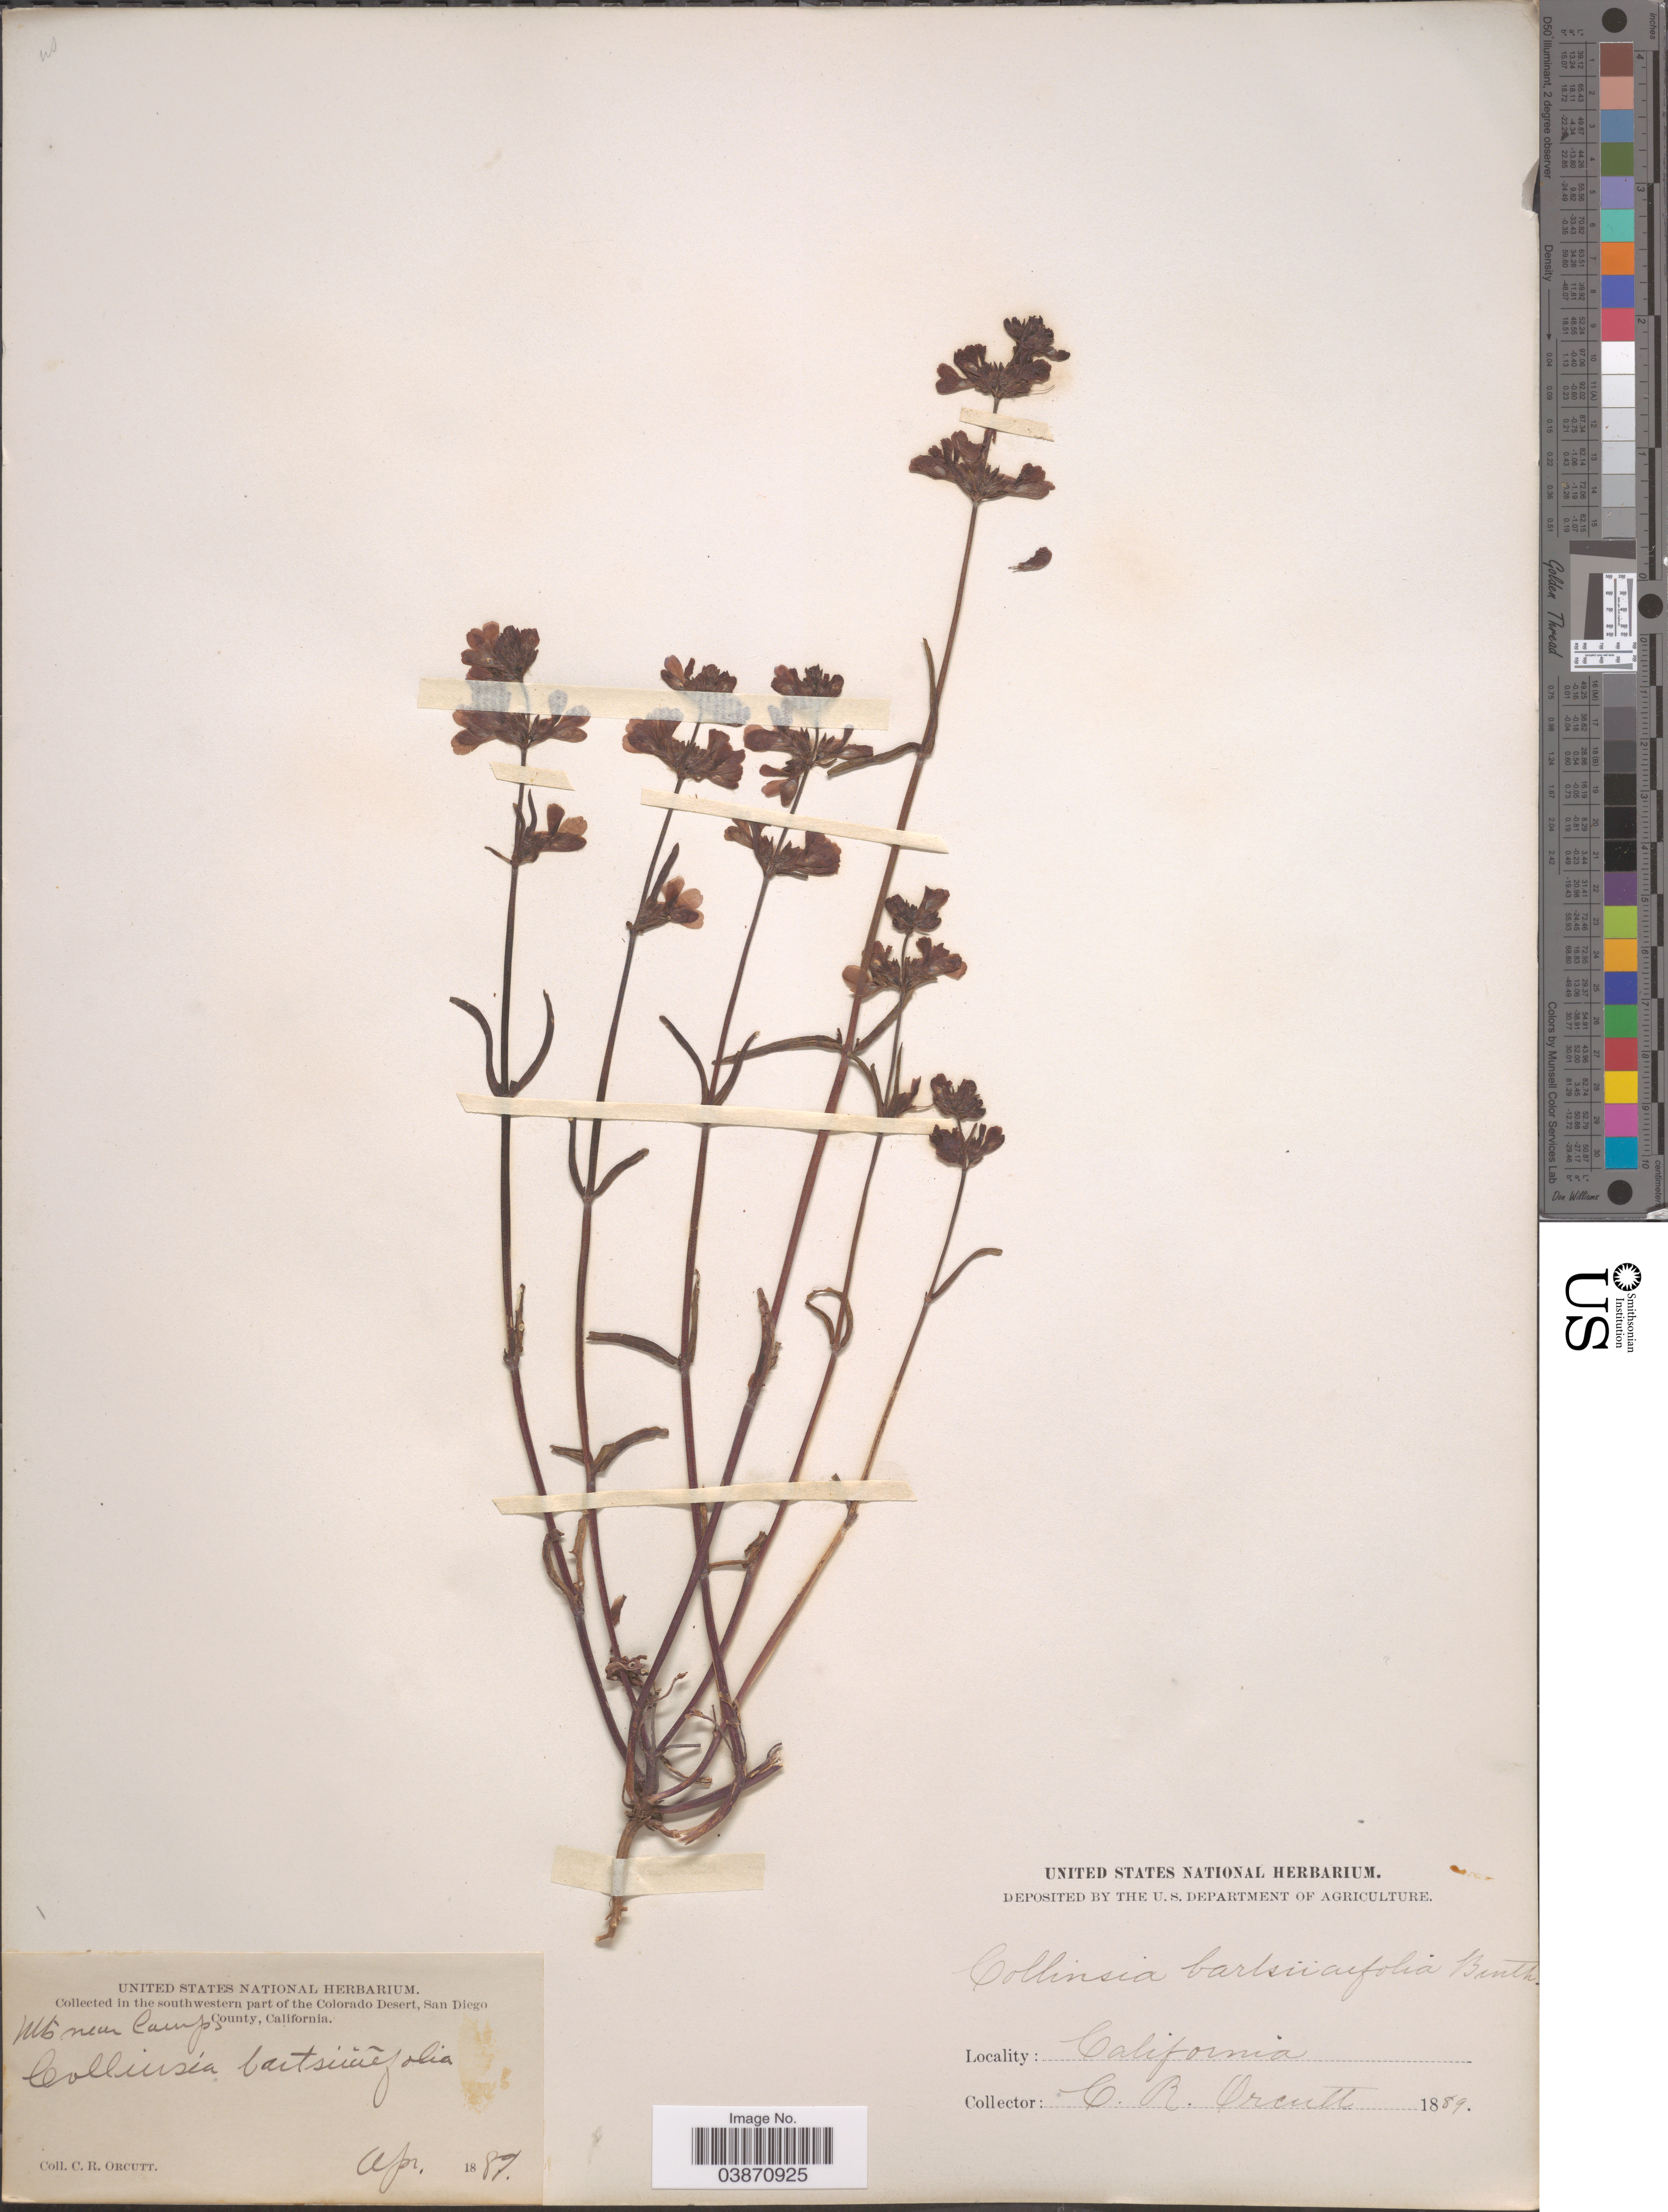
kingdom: Plantae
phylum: Tracheophyta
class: Magnoliopsida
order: Lamiales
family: Plantaginaceae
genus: Collinsia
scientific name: Collinsia bartsiifolia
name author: Benth.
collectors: C. R. Orcutt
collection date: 1887-04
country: United States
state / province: California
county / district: San Diego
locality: In the southwestern part of the Colorado Desert, San Diego County. Mts near Camps.